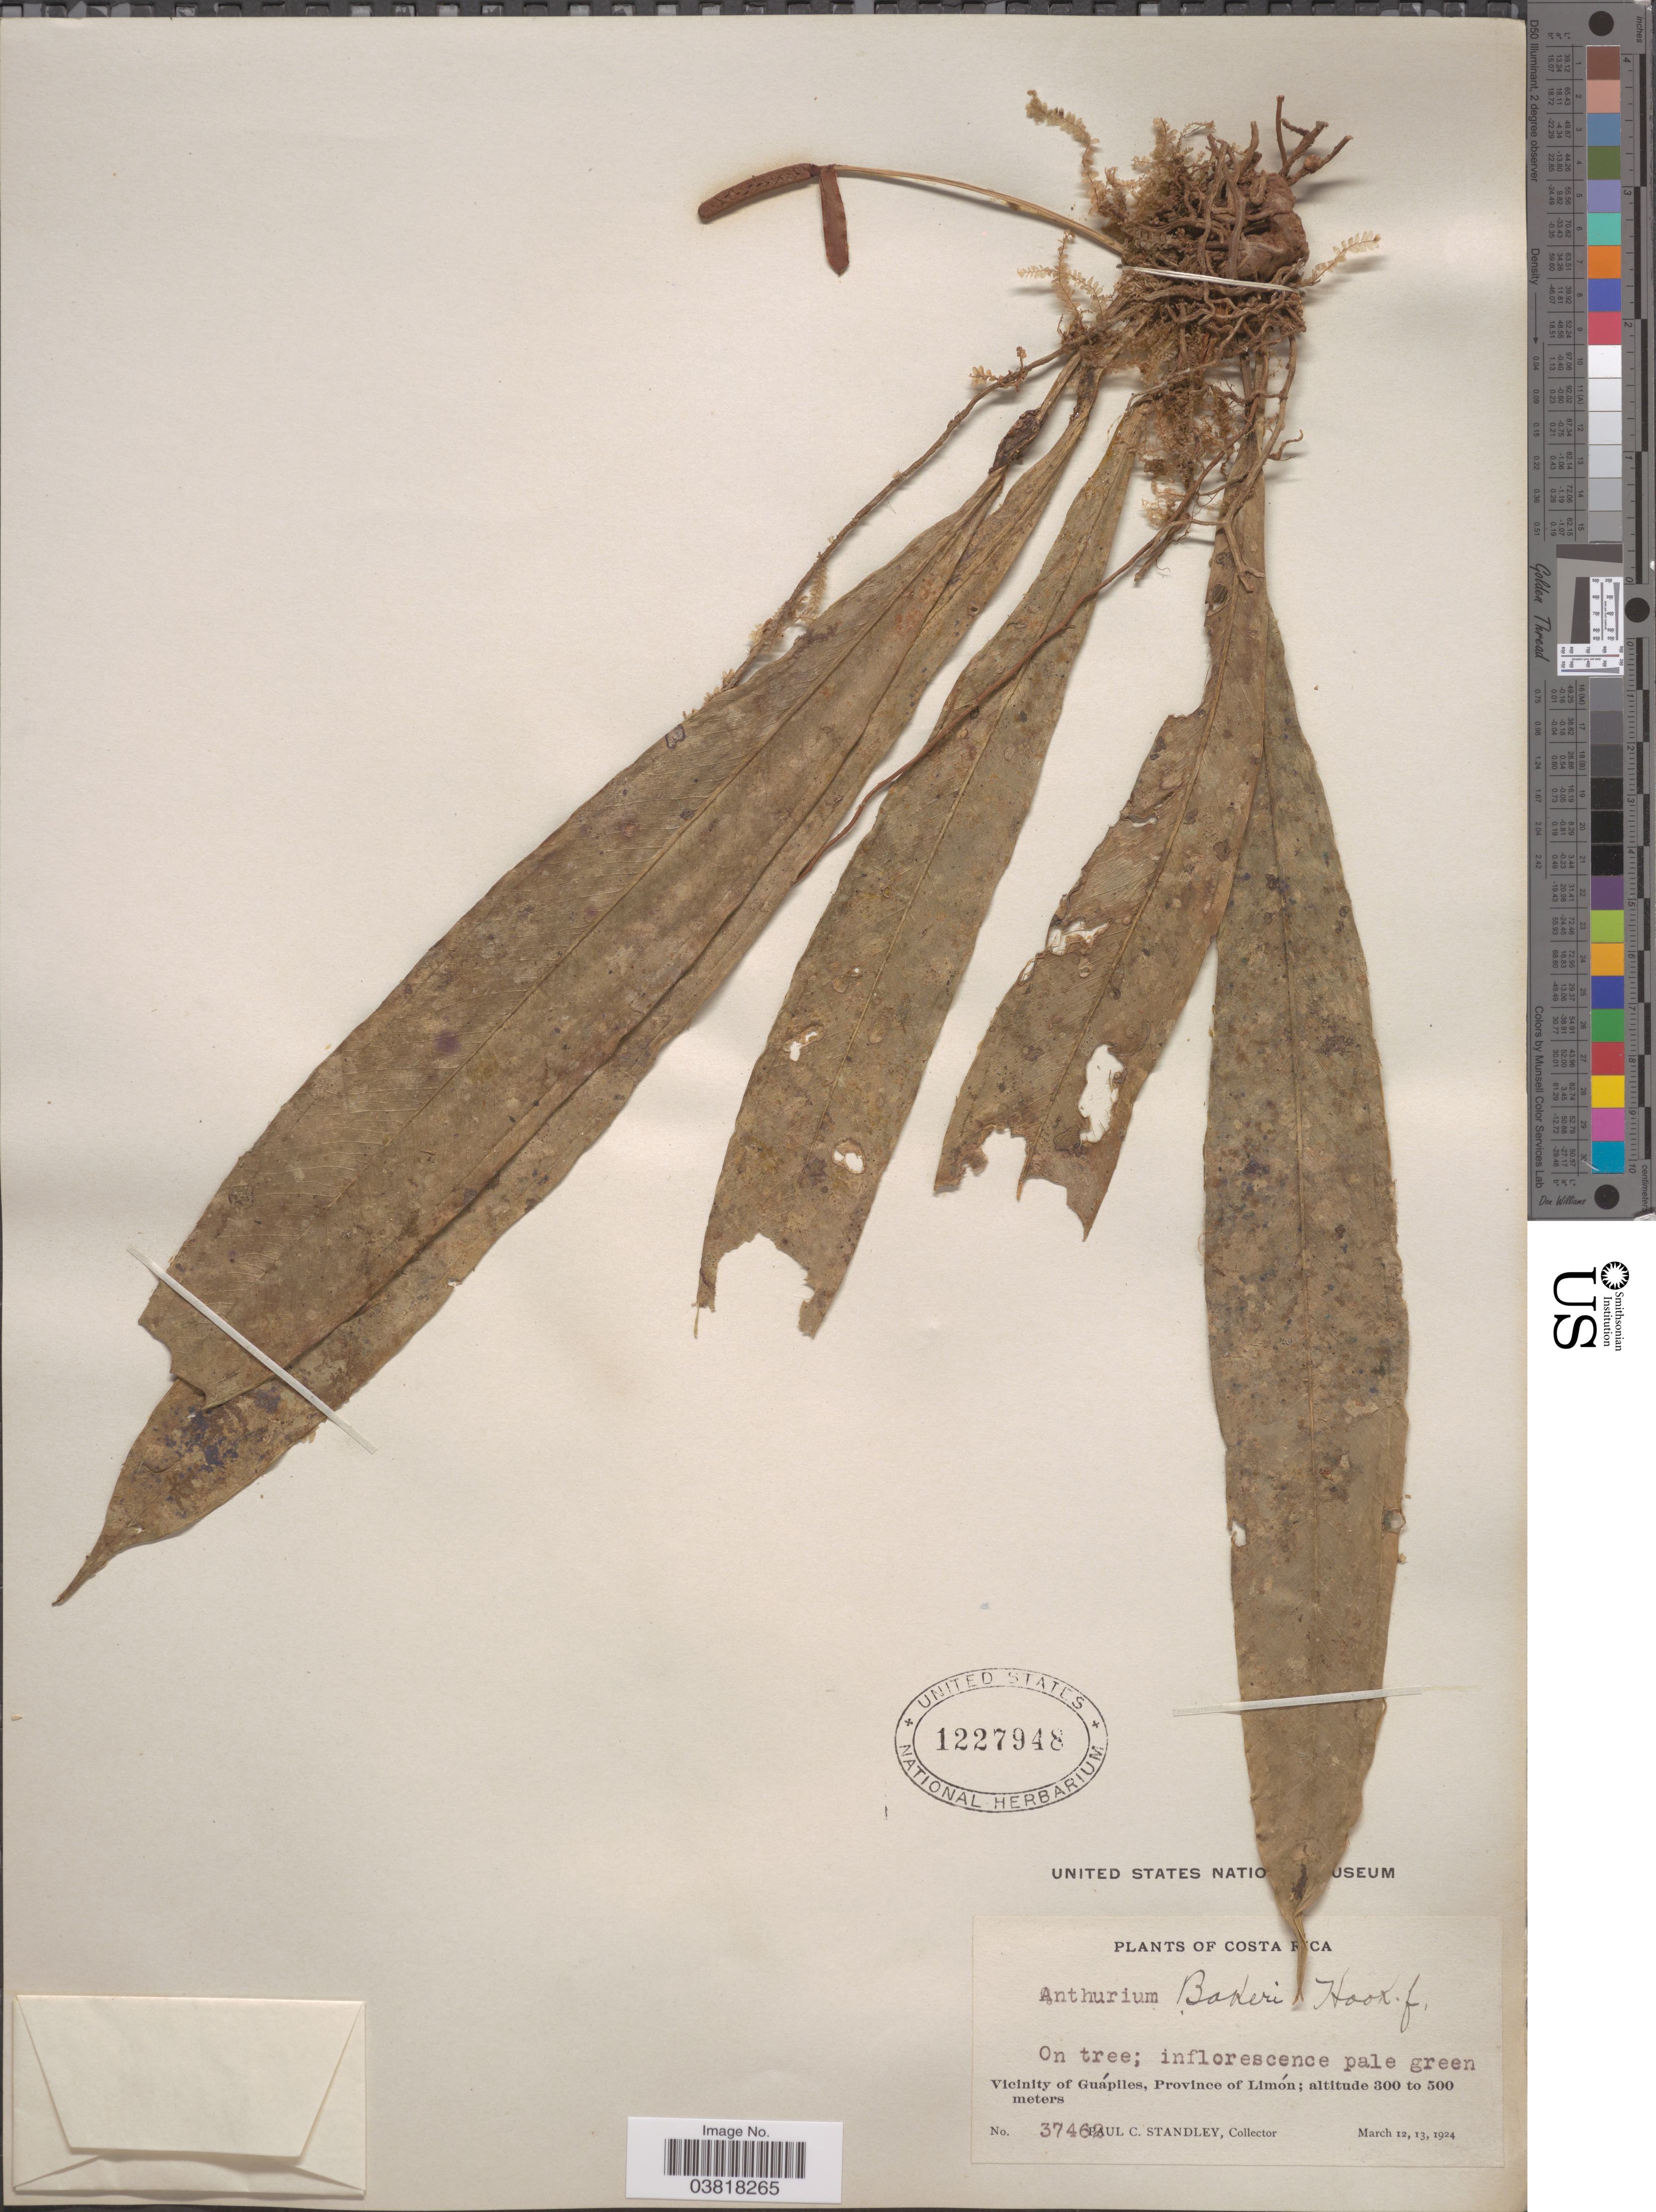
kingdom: Plantae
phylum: Tracheophyta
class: Liliopsida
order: Alismatales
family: Araceae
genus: Anthurium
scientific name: Anthurium bakeri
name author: Hook. f.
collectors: P. C. Standley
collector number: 37462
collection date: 1924-03-12/1924-03-13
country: Costa Rica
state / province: Limón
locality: Vicinity of Guápiles.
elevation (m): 300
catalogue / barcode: US 1227948